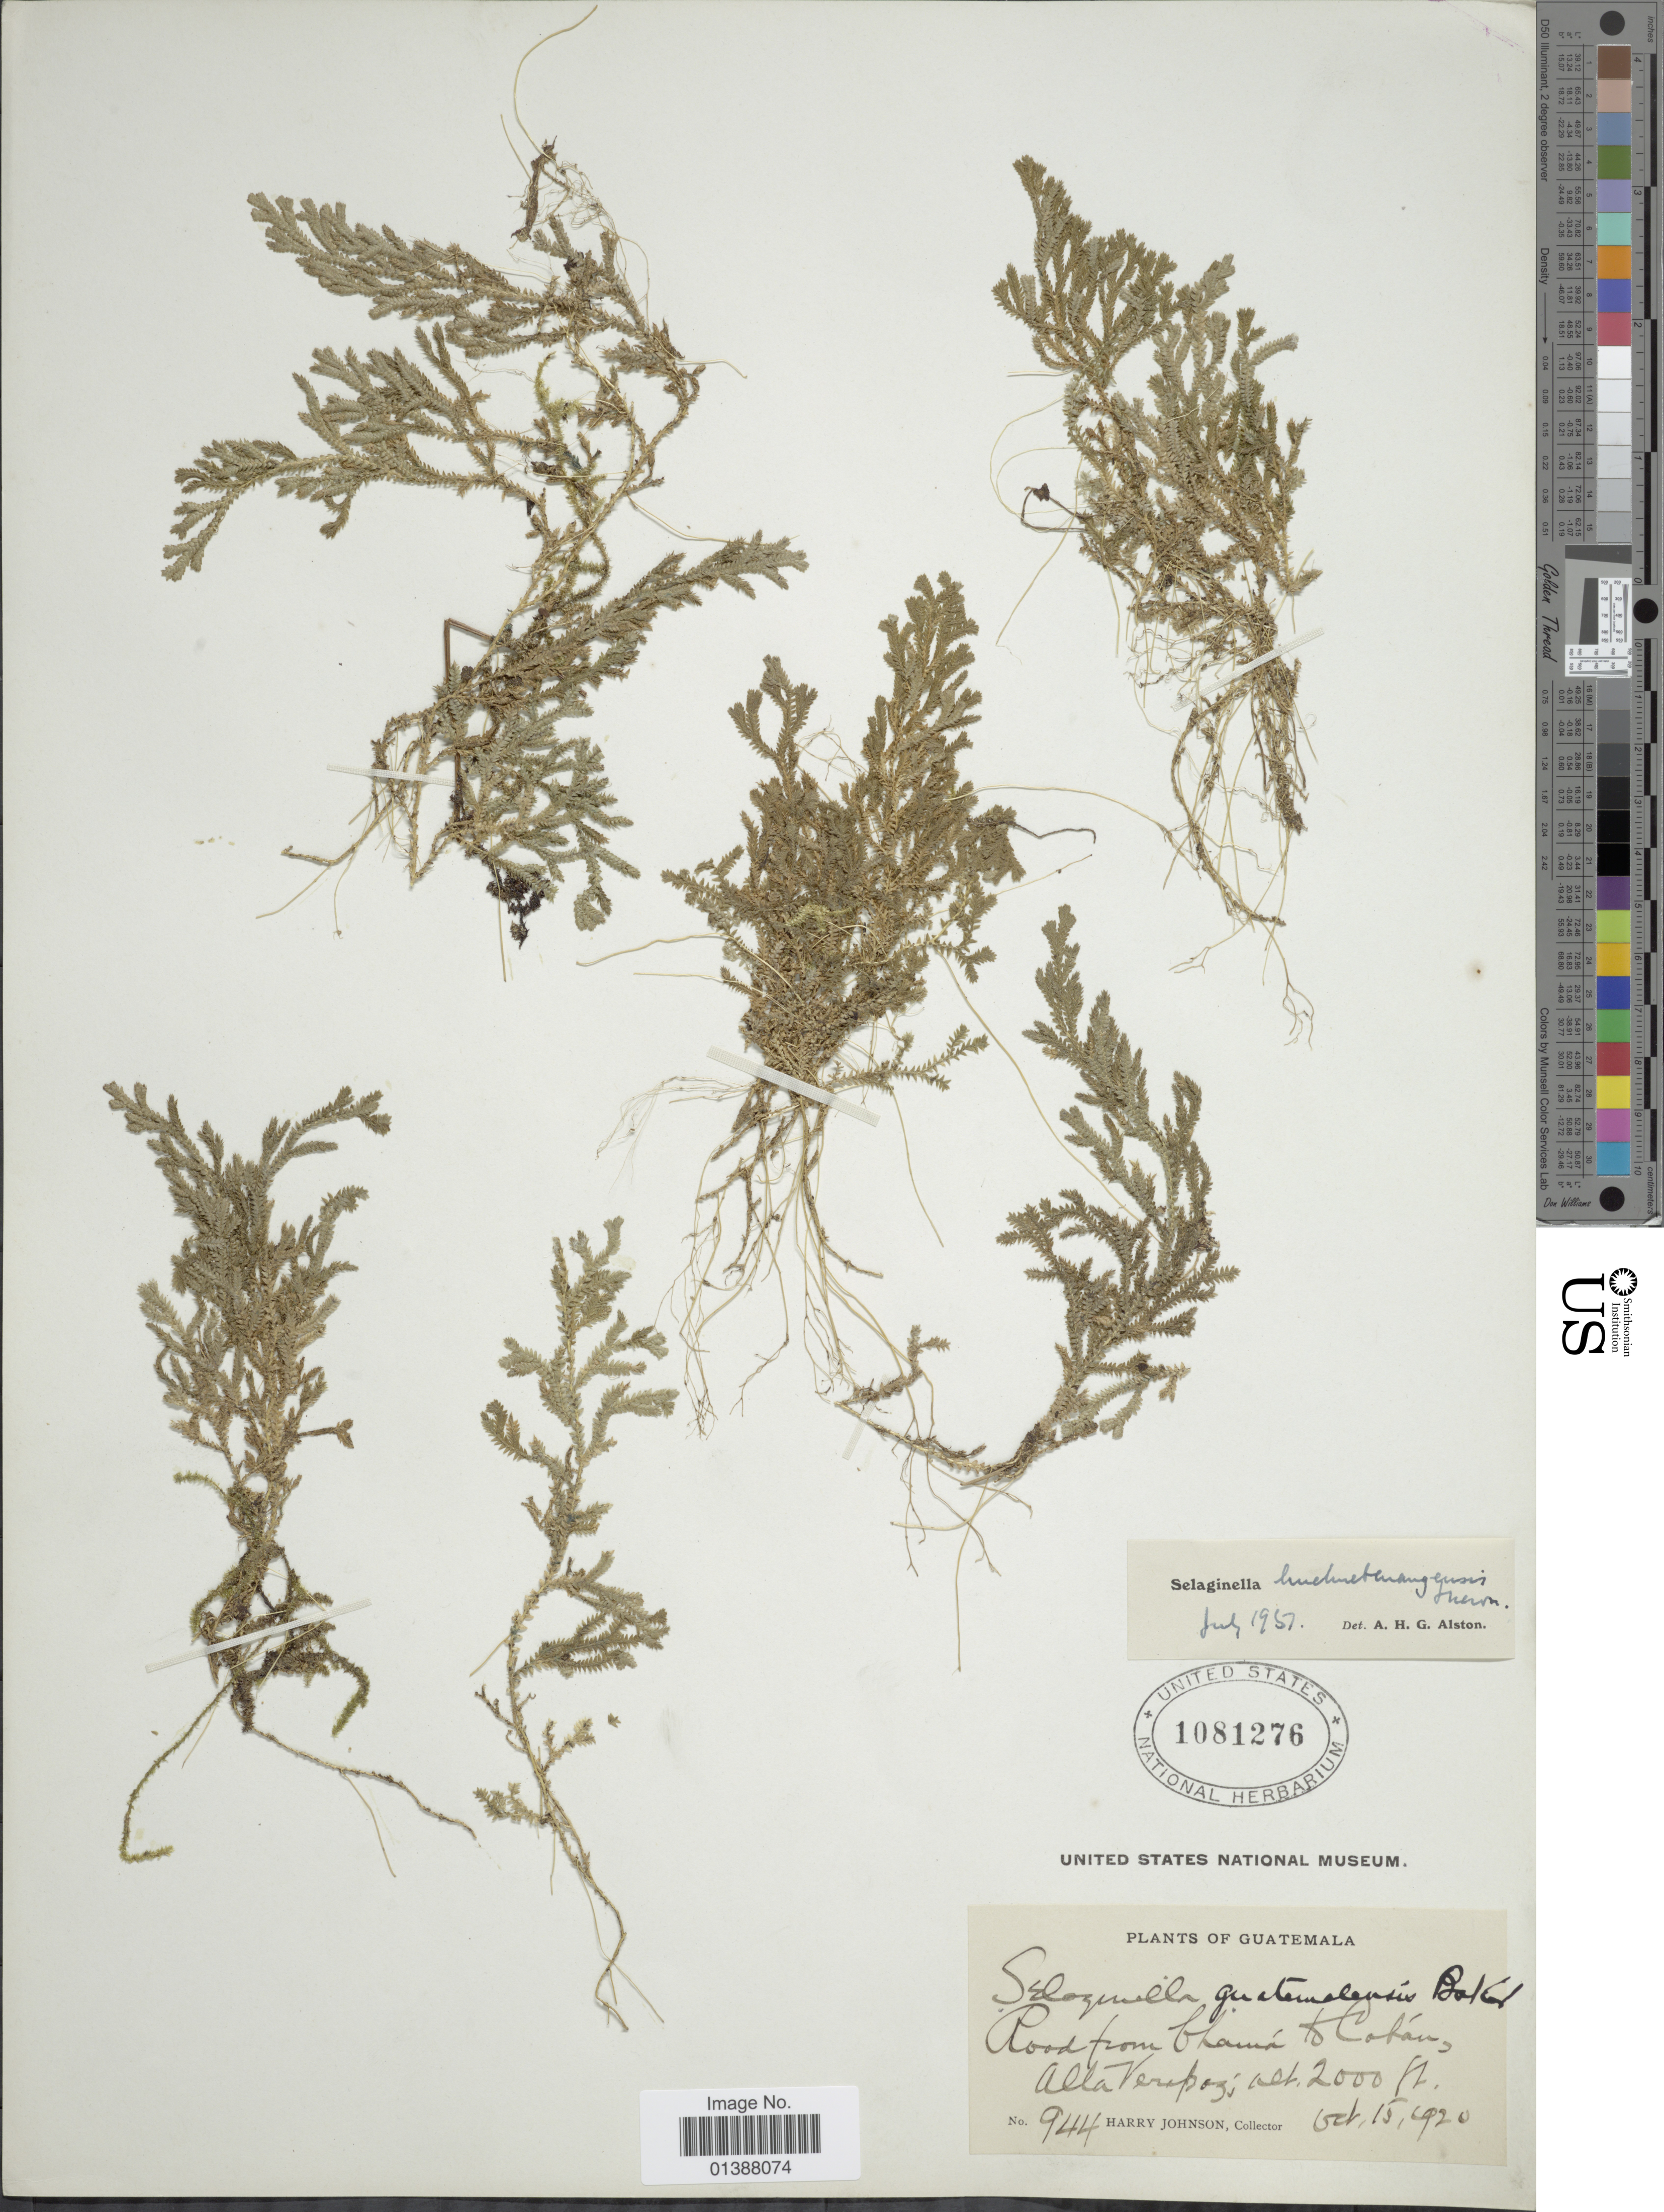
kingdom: Plantae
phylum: Tracheophyta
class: Lycopodiopsida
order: Selaginellales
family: Selaginellaceae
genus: Selaginella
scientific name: Selaginella huehuetenangensis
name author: Hieron.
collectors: H. Johnson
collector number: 944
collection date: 1920-10-15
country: Guatemala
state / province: Alta Verapaz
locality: Road from Chamá to Cobán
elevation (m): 610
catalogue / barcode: US 1081276